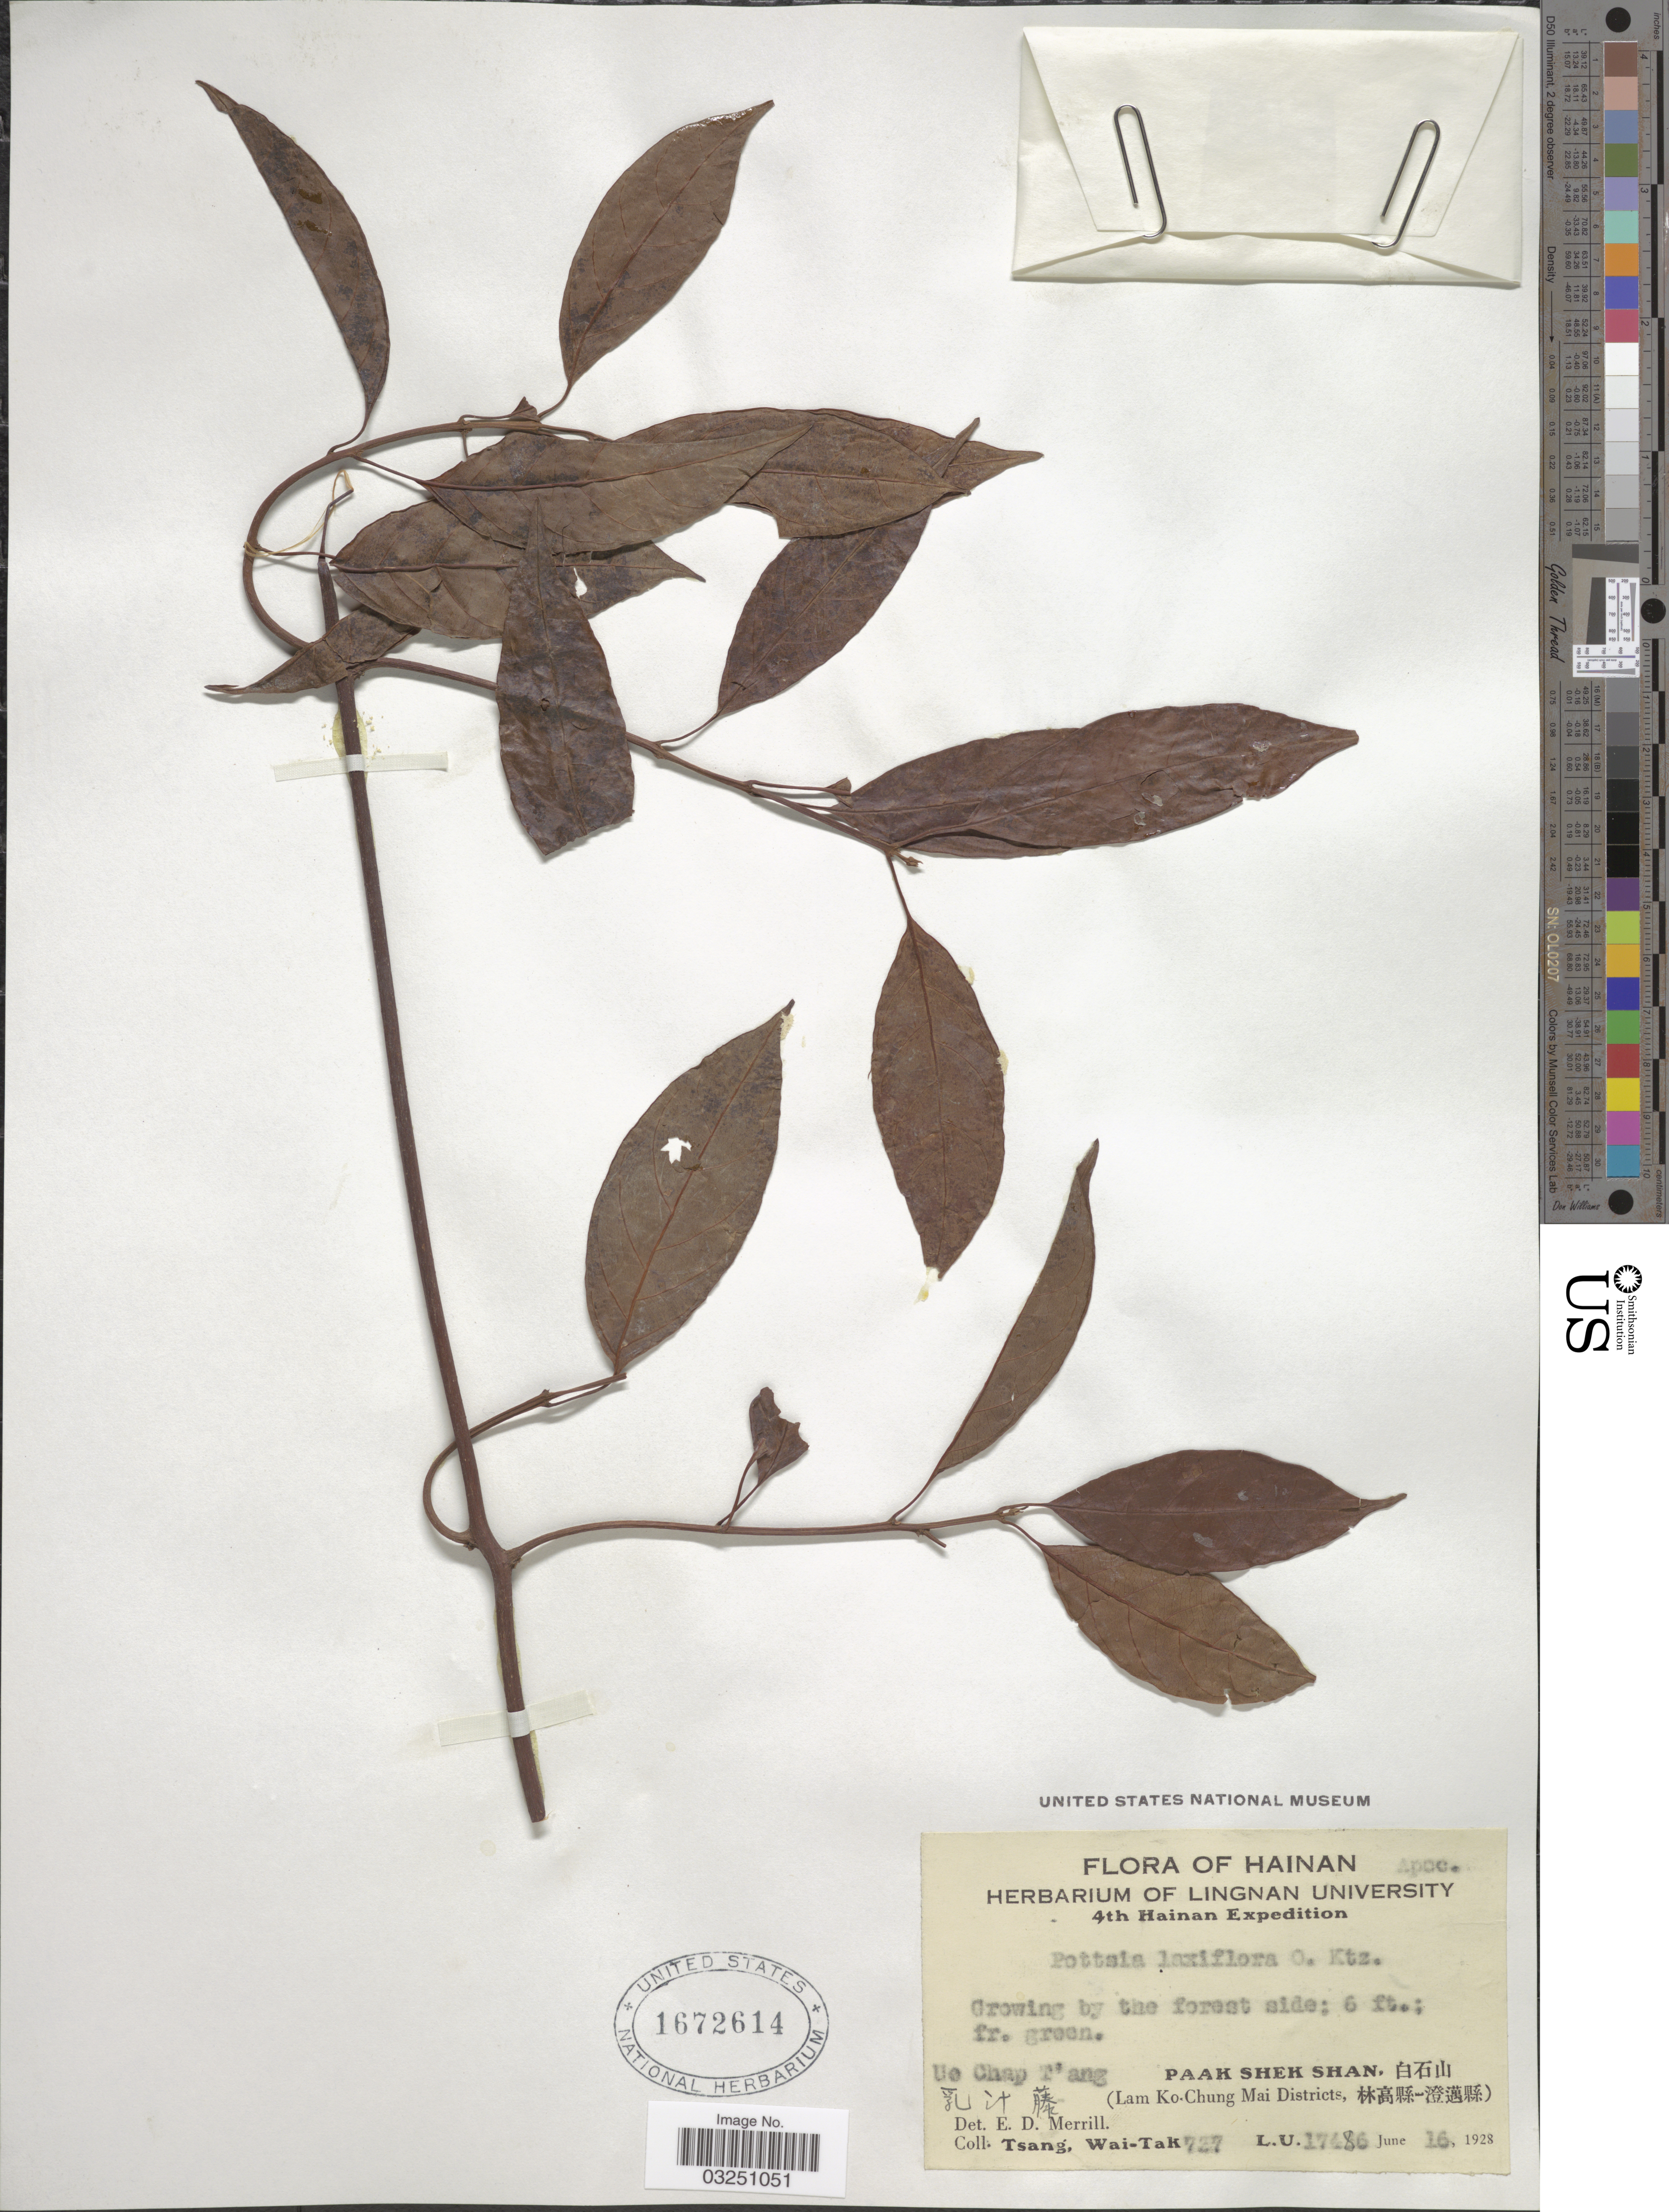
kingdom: Plantae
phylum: Tracheophyta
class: Magnoliopsida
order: Gentianales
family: Apocynaceae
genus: Pottsia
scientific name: Pottsia laxiflora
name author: (Blume) Kuntze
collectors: W. T. Tsang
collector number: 727L.U.17486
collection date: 1928-06-16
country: China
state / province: Hainan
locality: Ue Chap T'ang, Paak Shek Shan, X, (Lam Ko-Chung Mai Districts, X).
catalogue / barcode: US 1672614